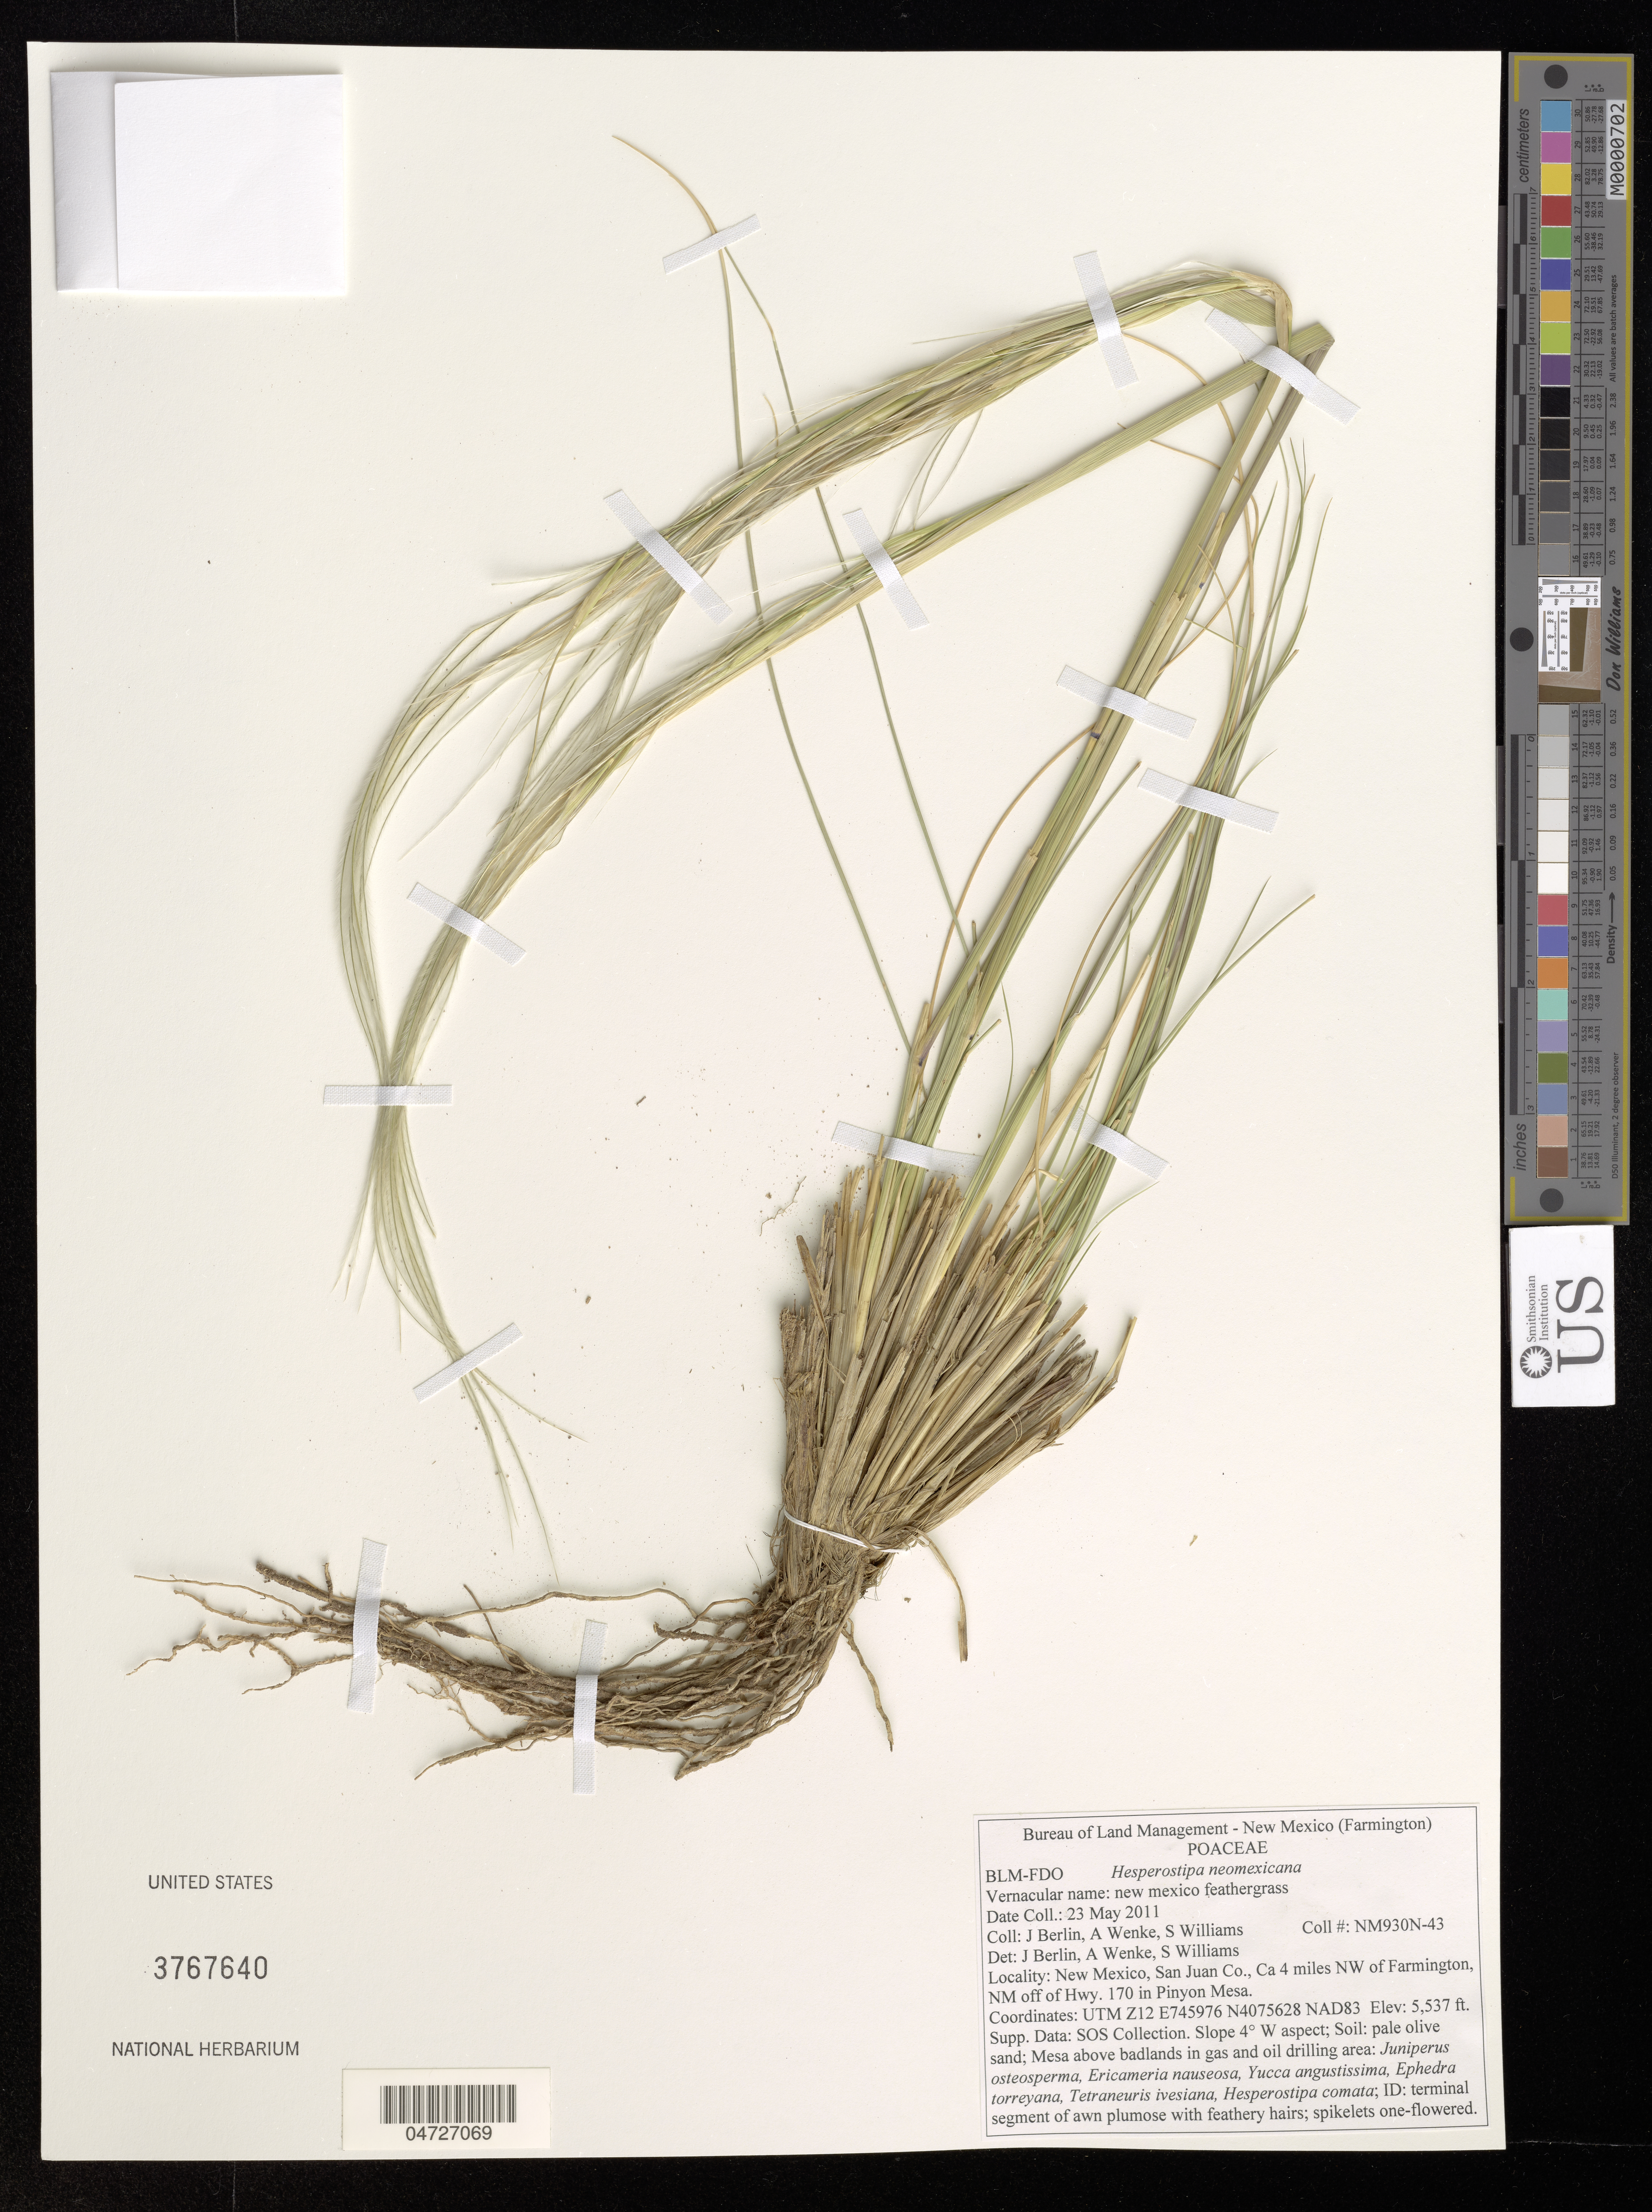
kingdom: Plantae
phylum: Tracheophyta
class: Liliopsida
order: Poales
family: Poaceae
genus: Hesperostipa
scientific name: Hesperostipa neomexicana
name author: (Thurb.) Barkworth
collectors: J. Berlin, A. Wenke & S. Williams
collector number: NM930N-43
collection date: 2011-05-23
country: United States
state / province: New Mexico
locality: (Farmington). San Juan Co., Ca 4 miles NW of Farmington, NM off of Hwy. 170 in Pinyon Mesa.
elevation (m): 1688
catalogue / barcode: US 3767640